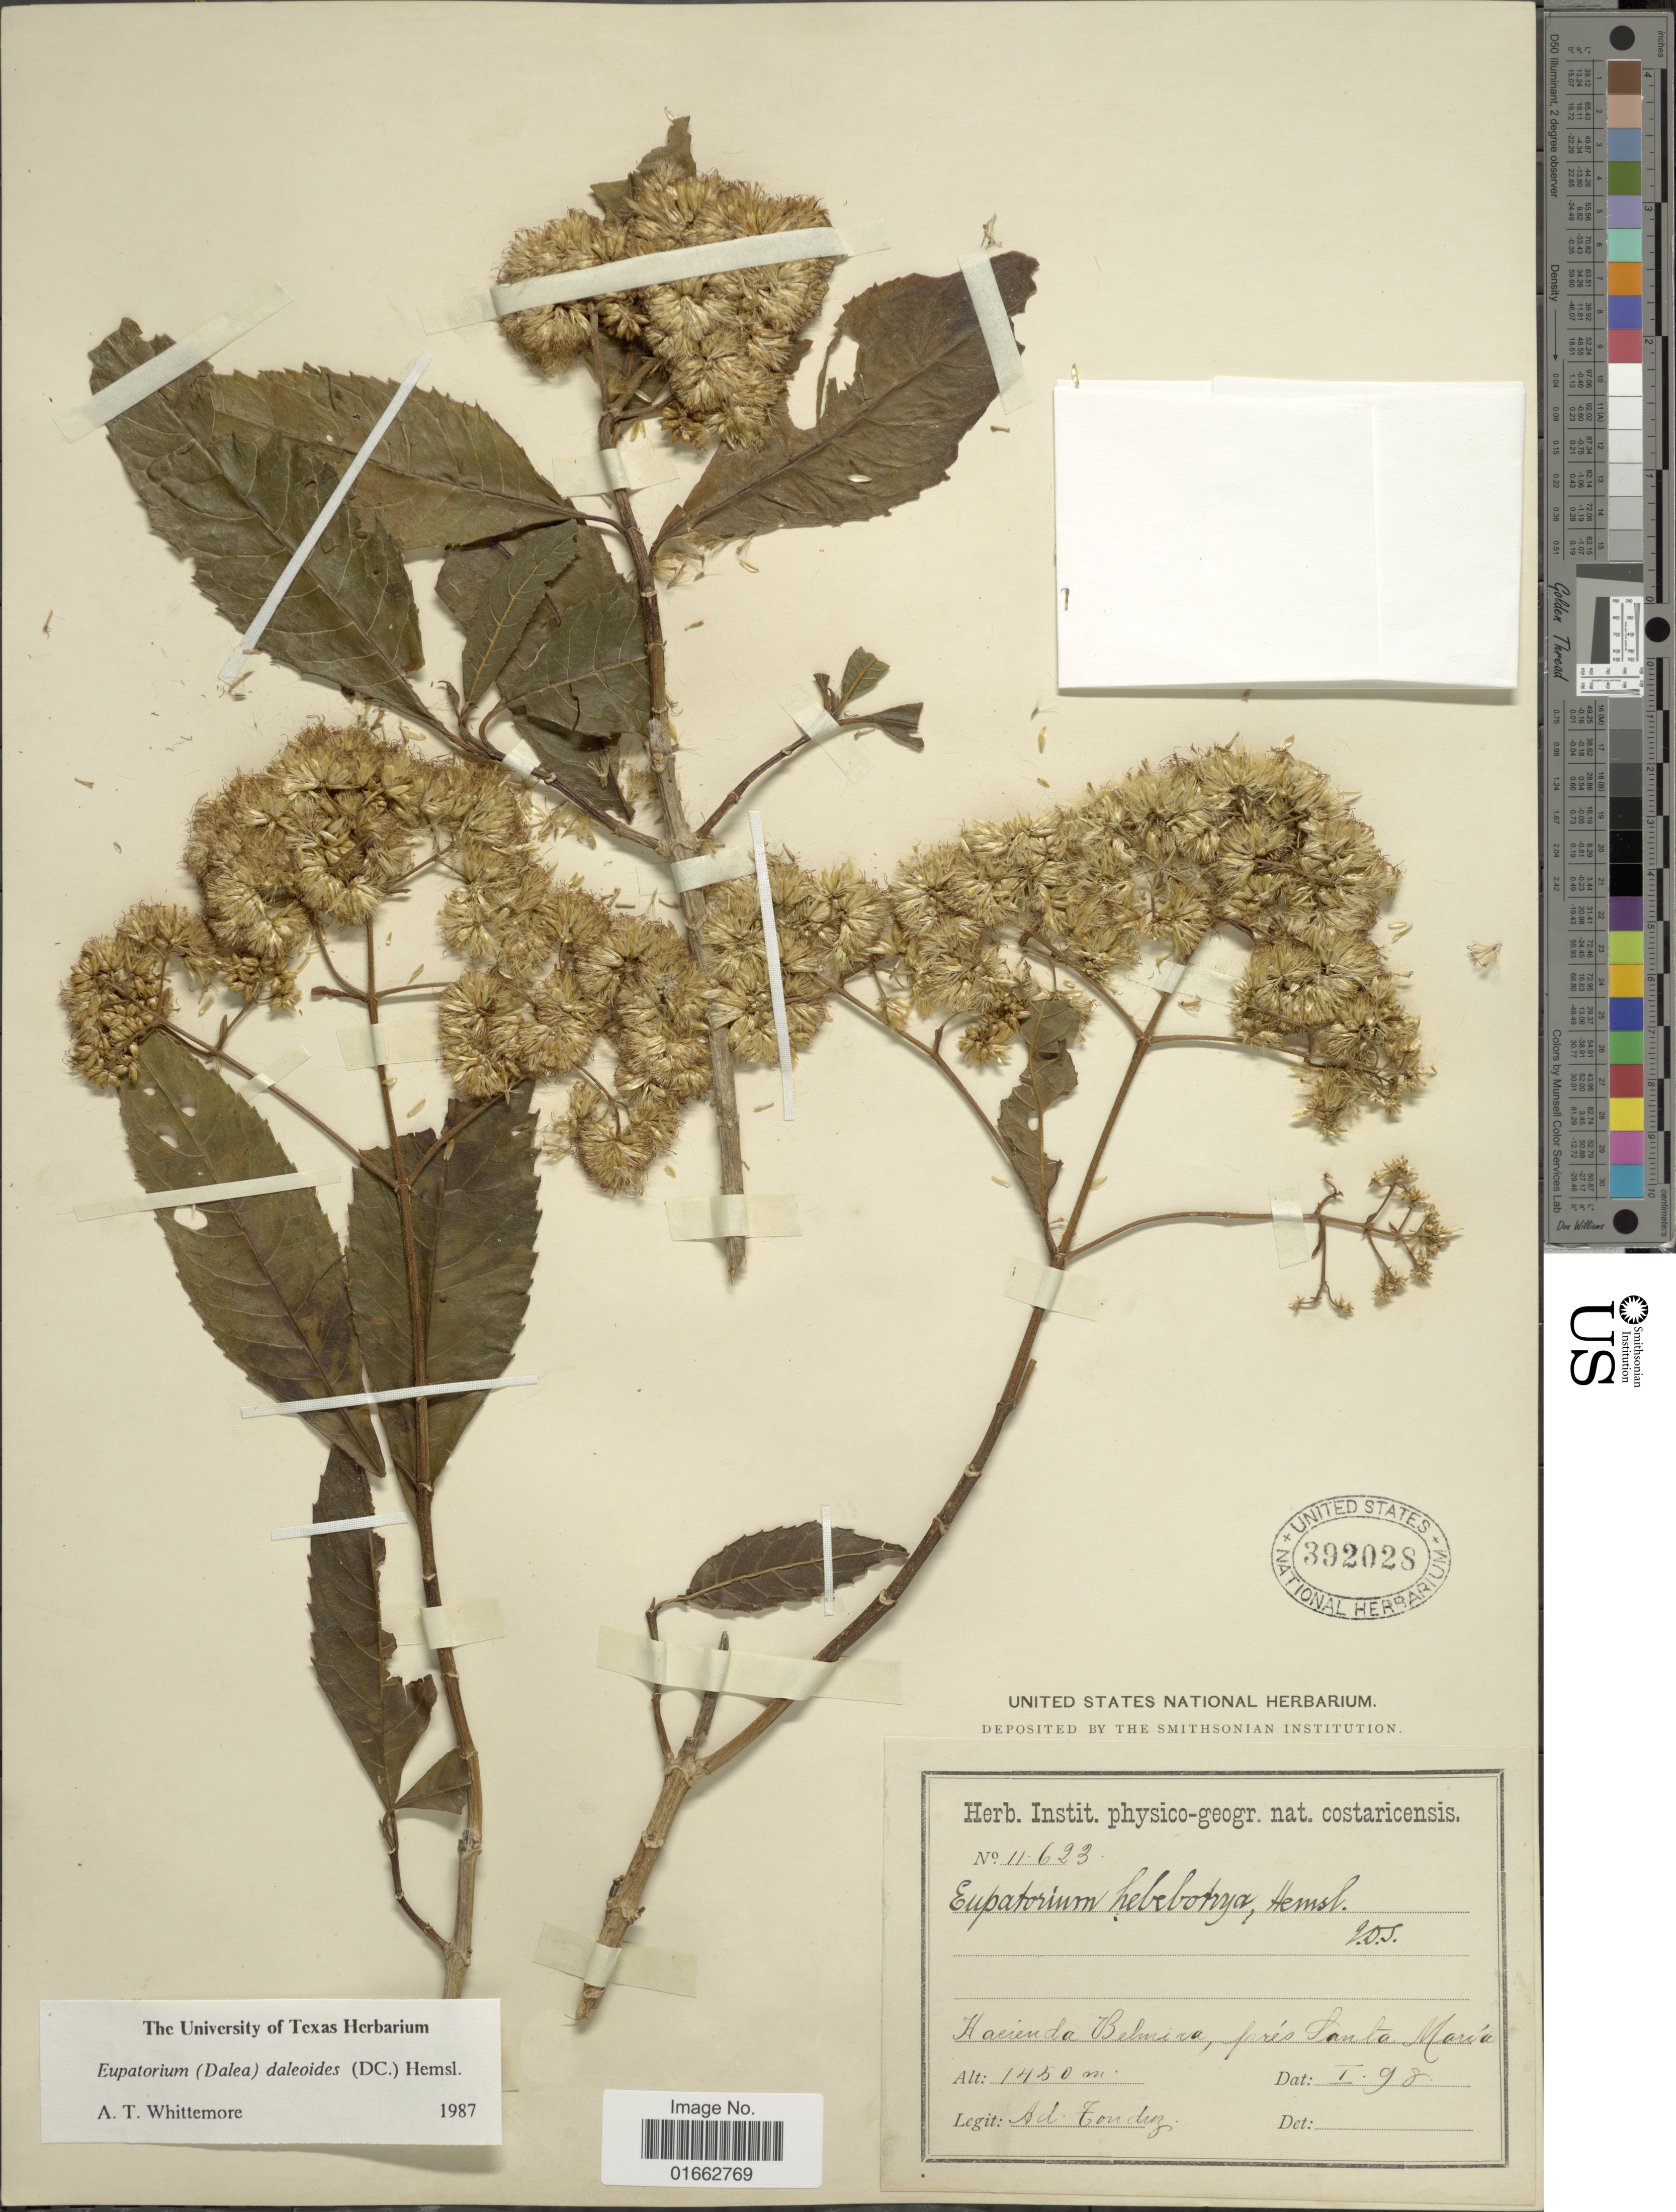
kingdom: Plantae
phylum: Tracheophyta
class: Magnoliopsida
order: Asterales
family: Asteraceae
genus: Critonia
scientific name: Critonia daleoides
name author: DC.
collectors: A. Tonduz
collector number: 11623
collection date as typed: Transcribed d/m/y: /1/98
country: Costa Rica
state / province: San José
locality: Hacienda Belmira, prés Santa María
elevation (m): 1450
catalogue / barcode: US 392028